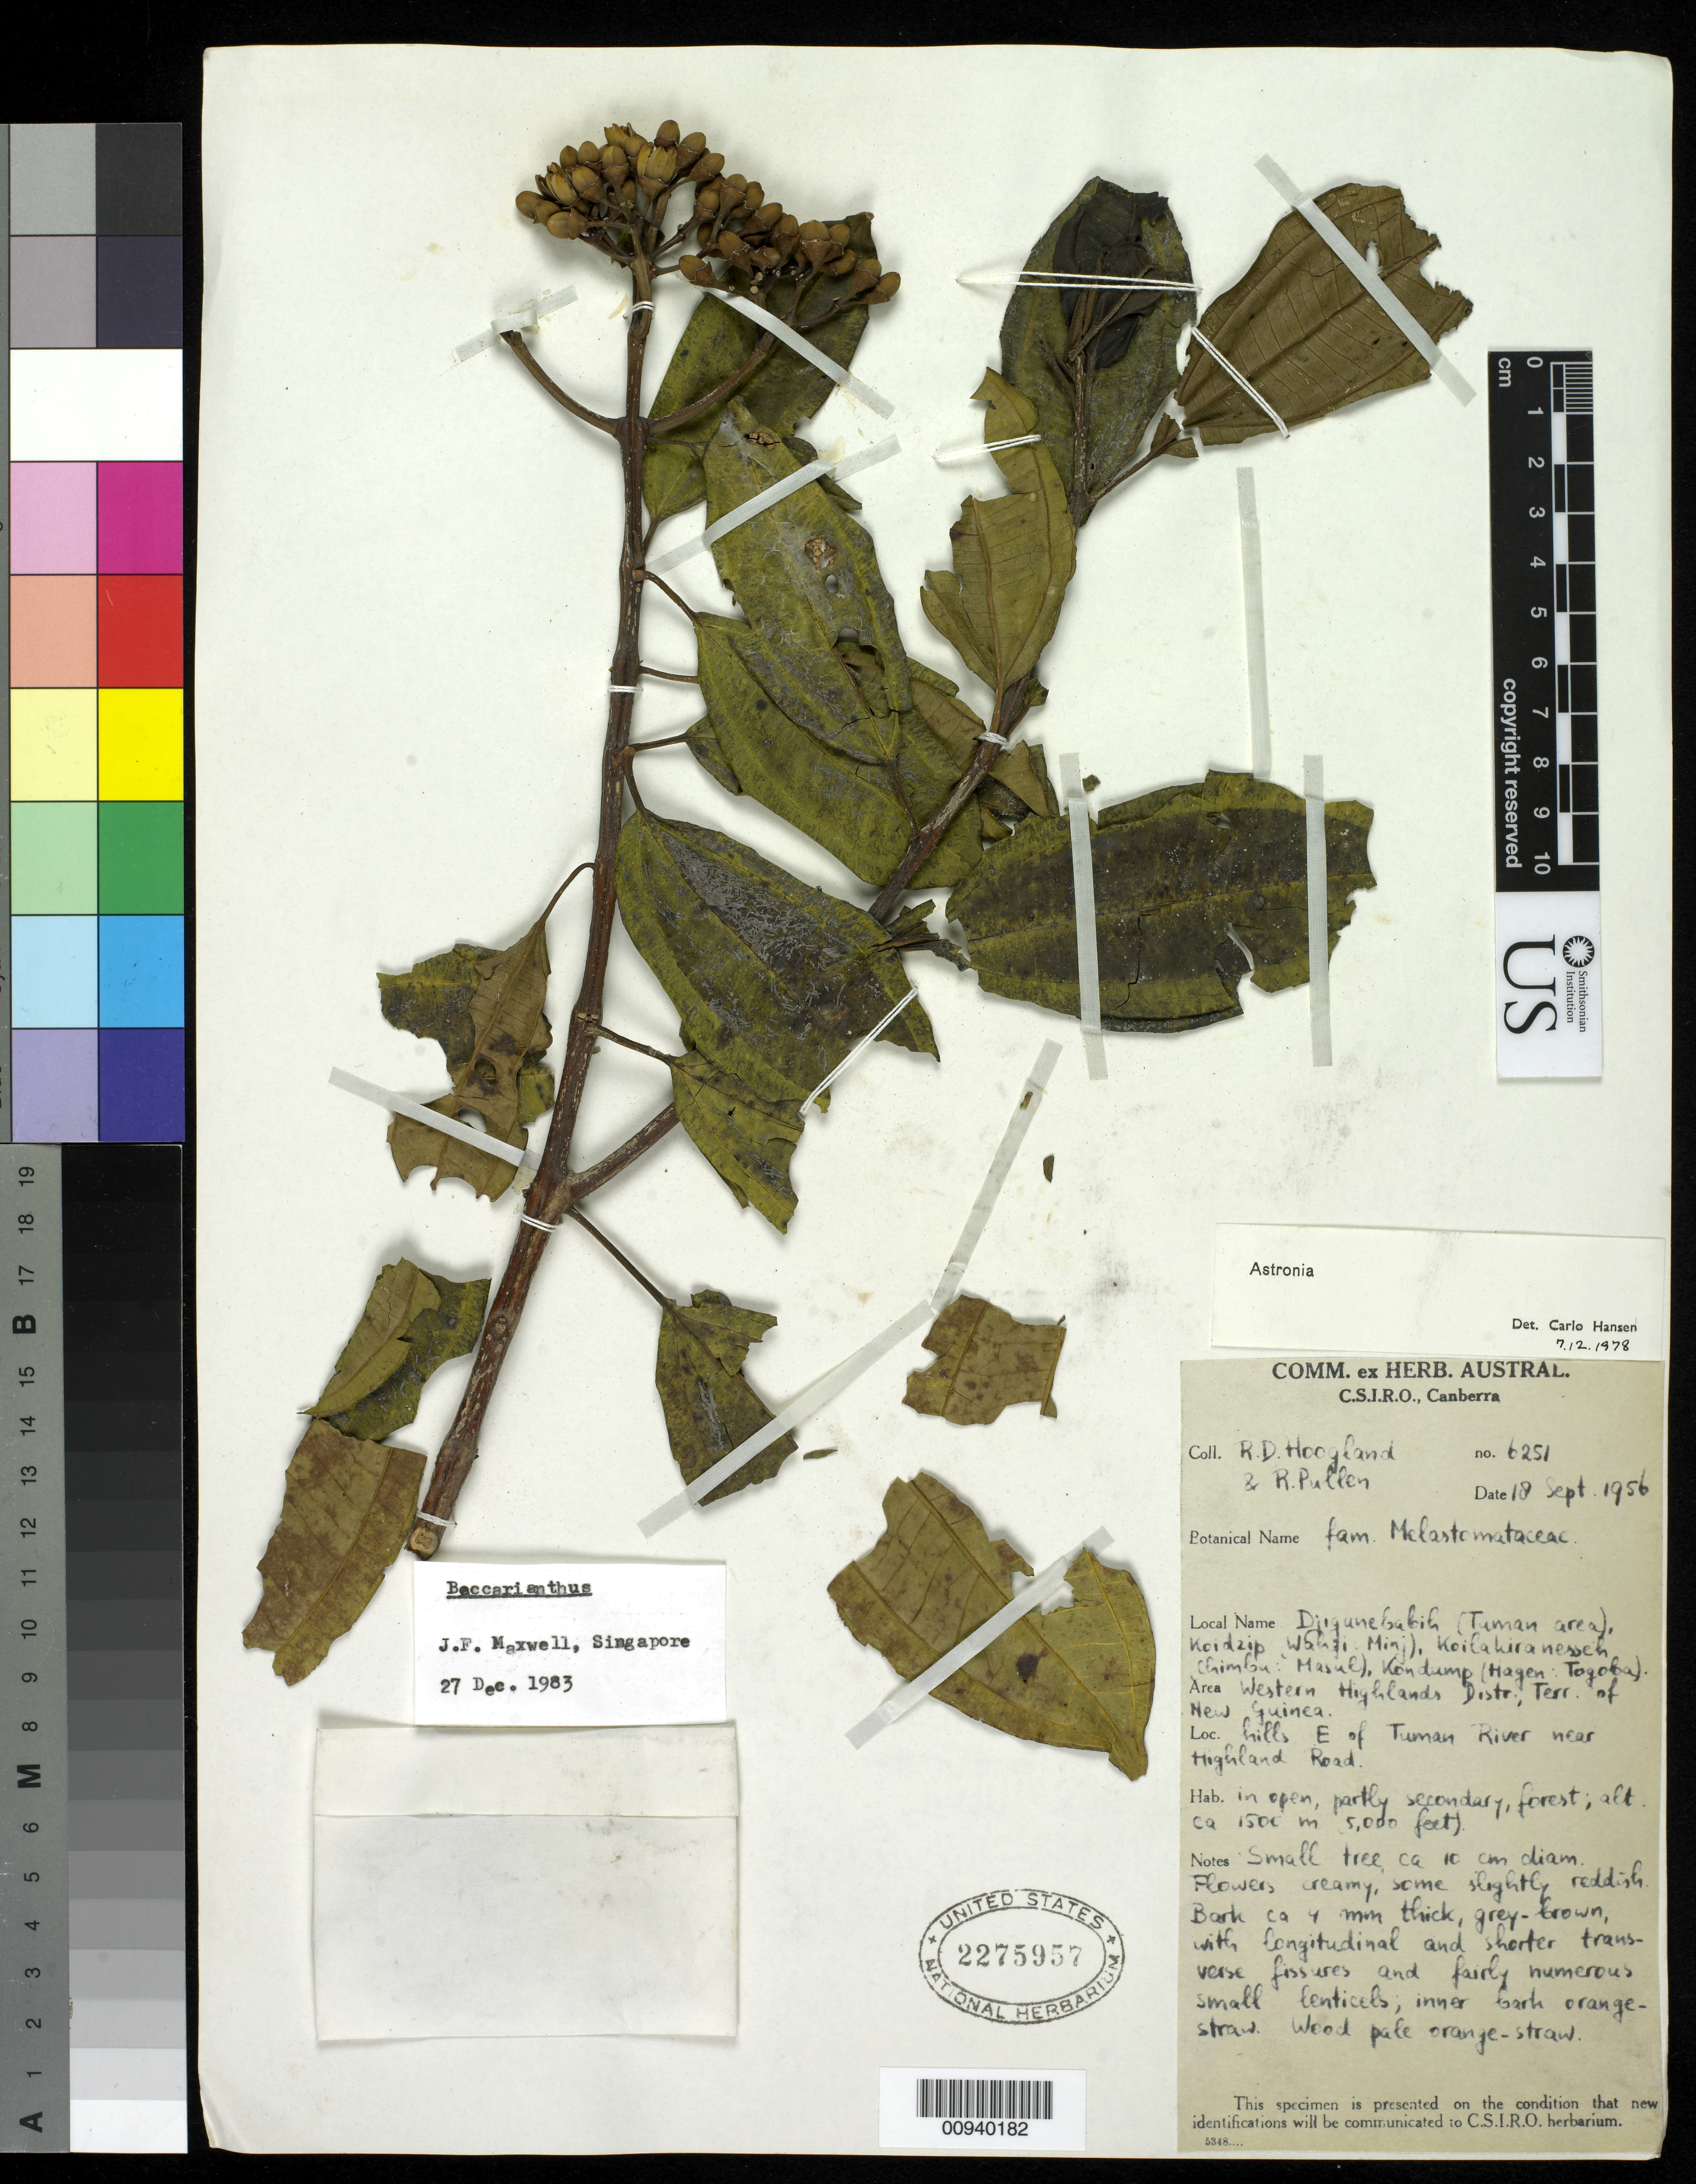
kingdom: Plantae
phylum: Tracheophyta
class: Magnoliopsida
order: Myrtales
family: Melastomataceae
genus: Beccarianthus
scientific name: Beccarianthus sp.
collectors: R. D. Hoogland & R. Pullen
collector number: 6251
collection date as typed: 19 Sep 1956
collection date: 1956-09-19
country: Papua New Guinea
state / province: Western Highlands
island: New Guinea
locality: Hills, east of Tuman River near Highland Road.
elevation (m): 1500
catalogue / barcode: US 2275957